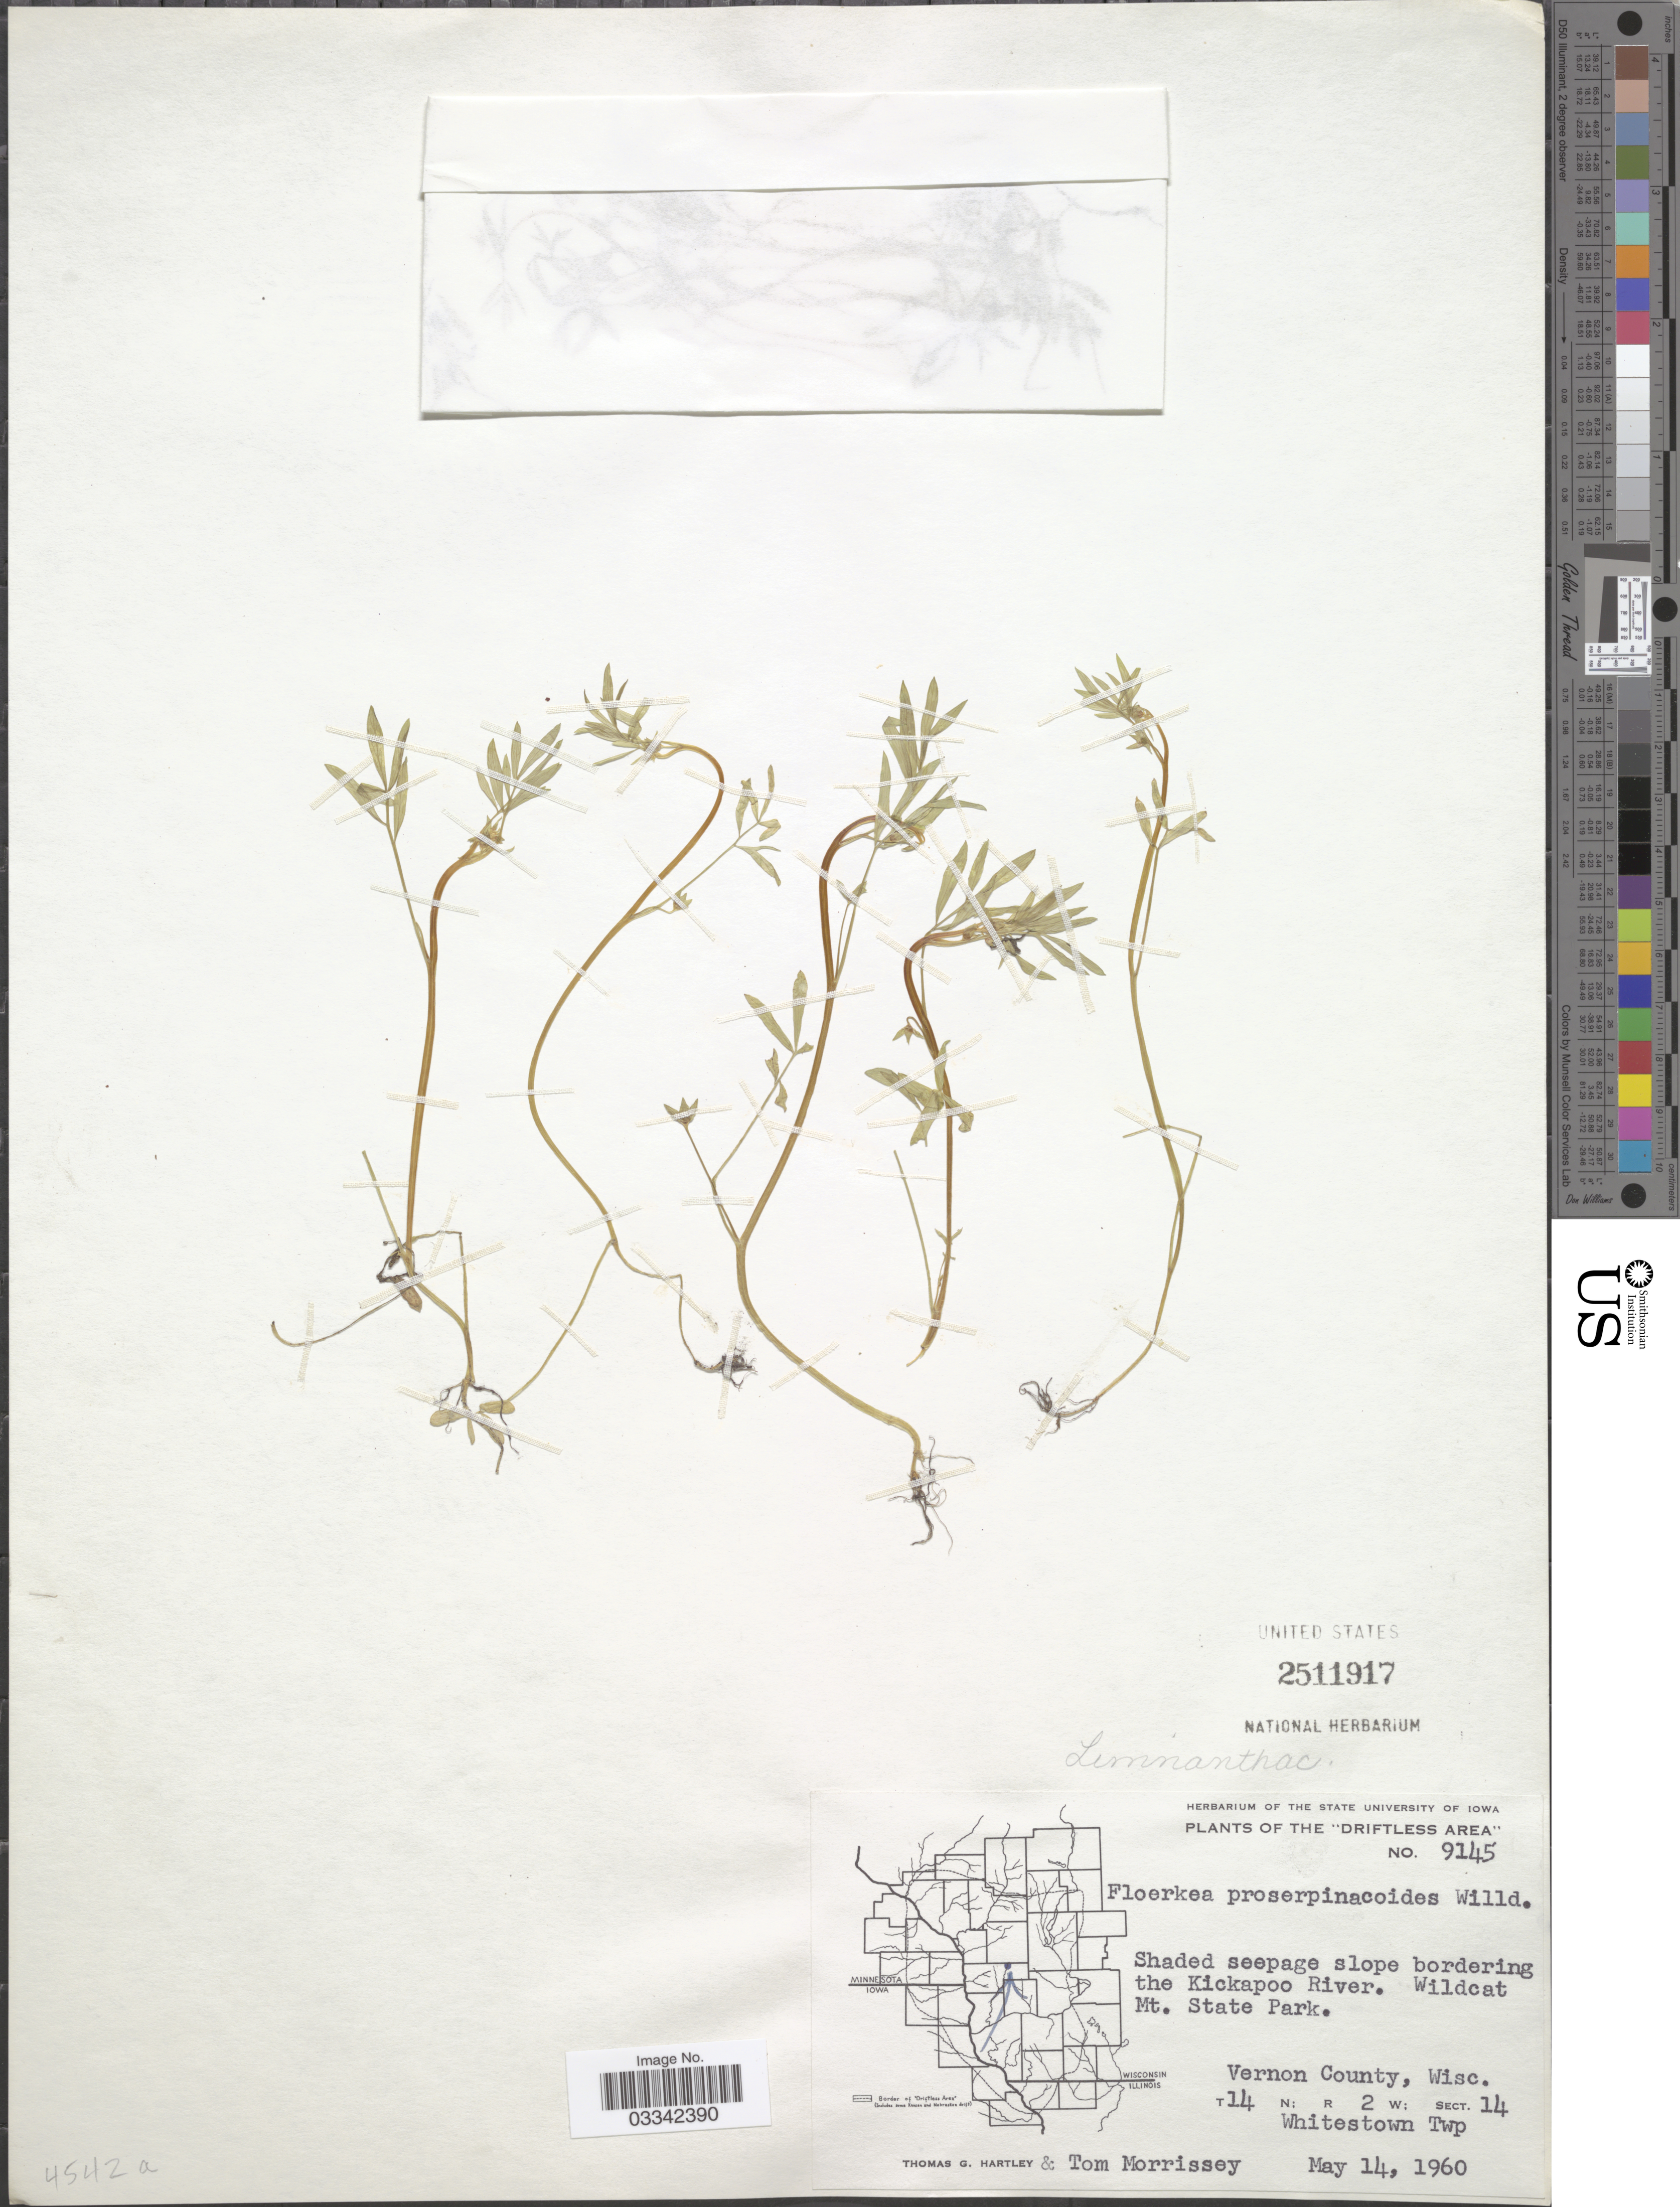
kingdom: Plantae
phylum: Tracheophyta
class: Magnoliopsida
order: Brassicales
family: Limnanthaceae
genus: Floerkea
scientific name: Floerkea proserpinacoides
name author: Willd.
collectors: T. G. Hartley & T. Morrissey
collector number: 9145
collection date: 1960-05-14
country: United States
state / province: Wisconsin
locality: The "Driftless Area". Shaded seepage slope bordering the Kickapoo River. Wildcat Mt. State Park. Vernon County. T14 N; R 2 W; Sec. 14. Whitestown Twp.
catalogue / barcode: US 2511917